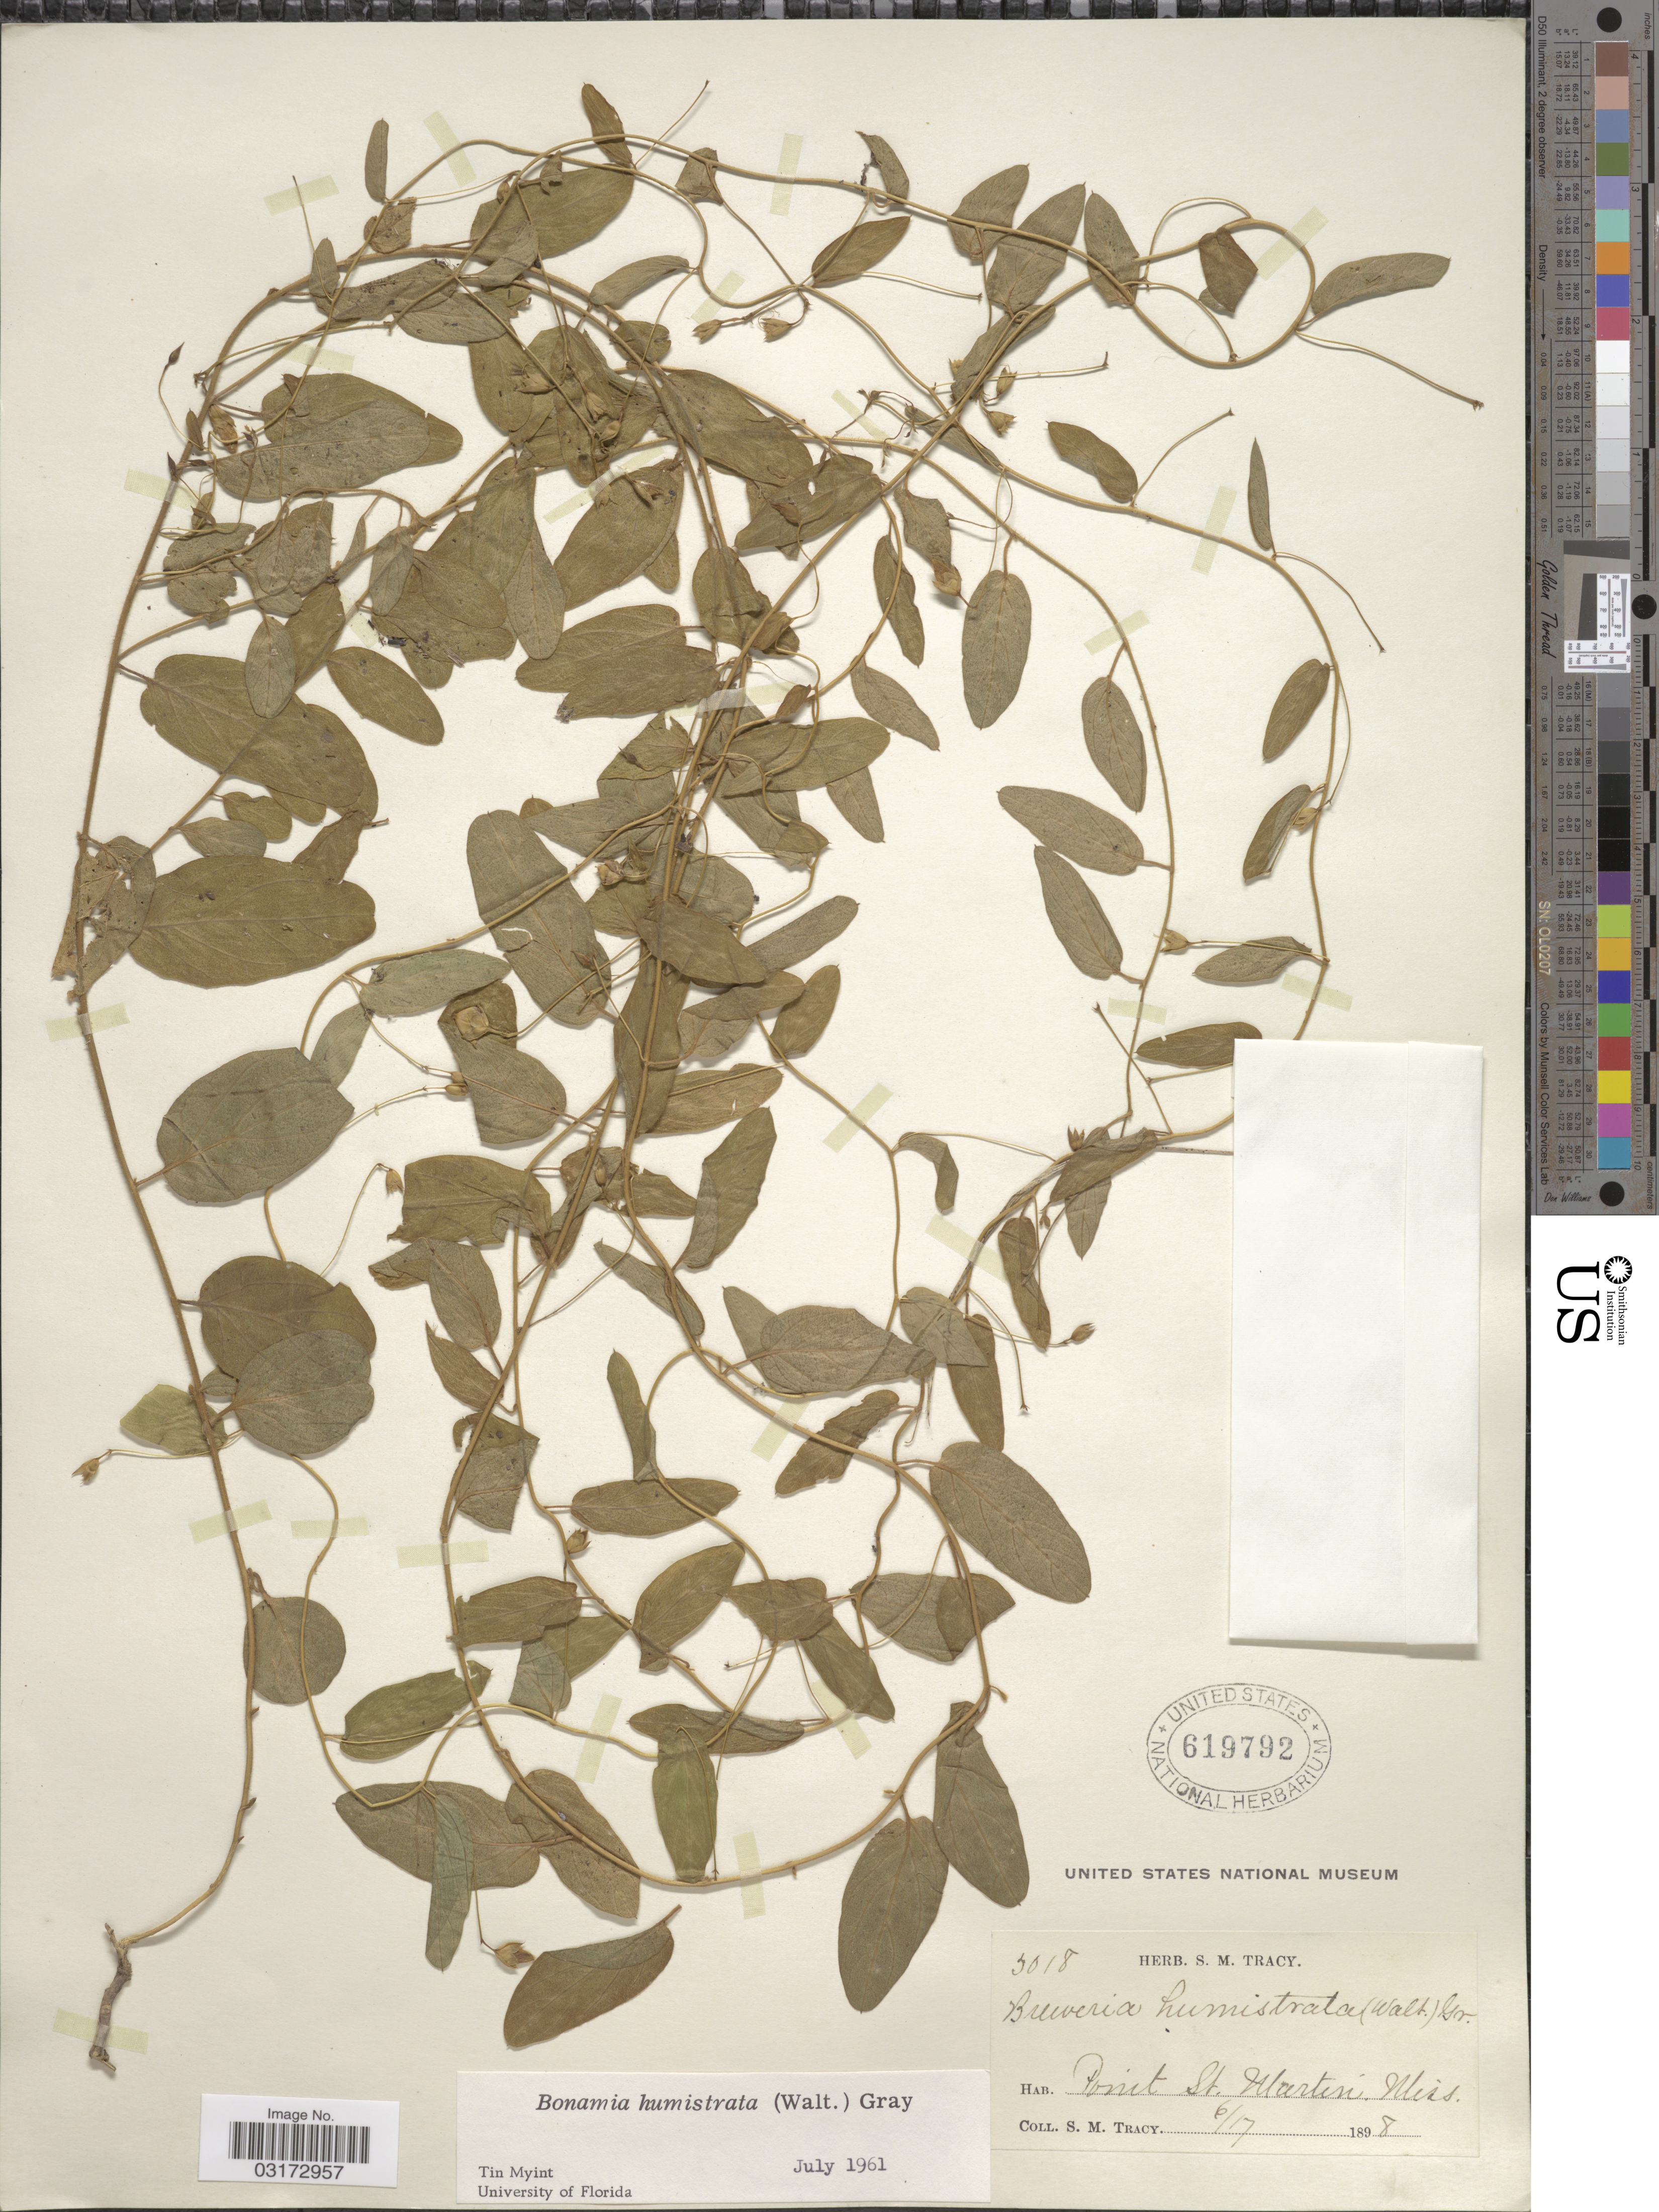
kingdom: Plantae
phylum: Tracheophyta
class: Magnoliopsida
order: Solanales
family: Convolvulaceae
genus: Stylisma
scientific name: Stylisma humistrata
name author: (Walter) Chapm.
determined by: Strong, Mark T., (BOT), Smithsonian Institution - National Museum of Natural History (UNITED STATES)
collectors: S. M. Tracy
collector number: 5018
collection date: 1898-06-17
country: United States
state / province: Mississippi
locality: Point St. Martin.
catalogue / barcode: US 619792